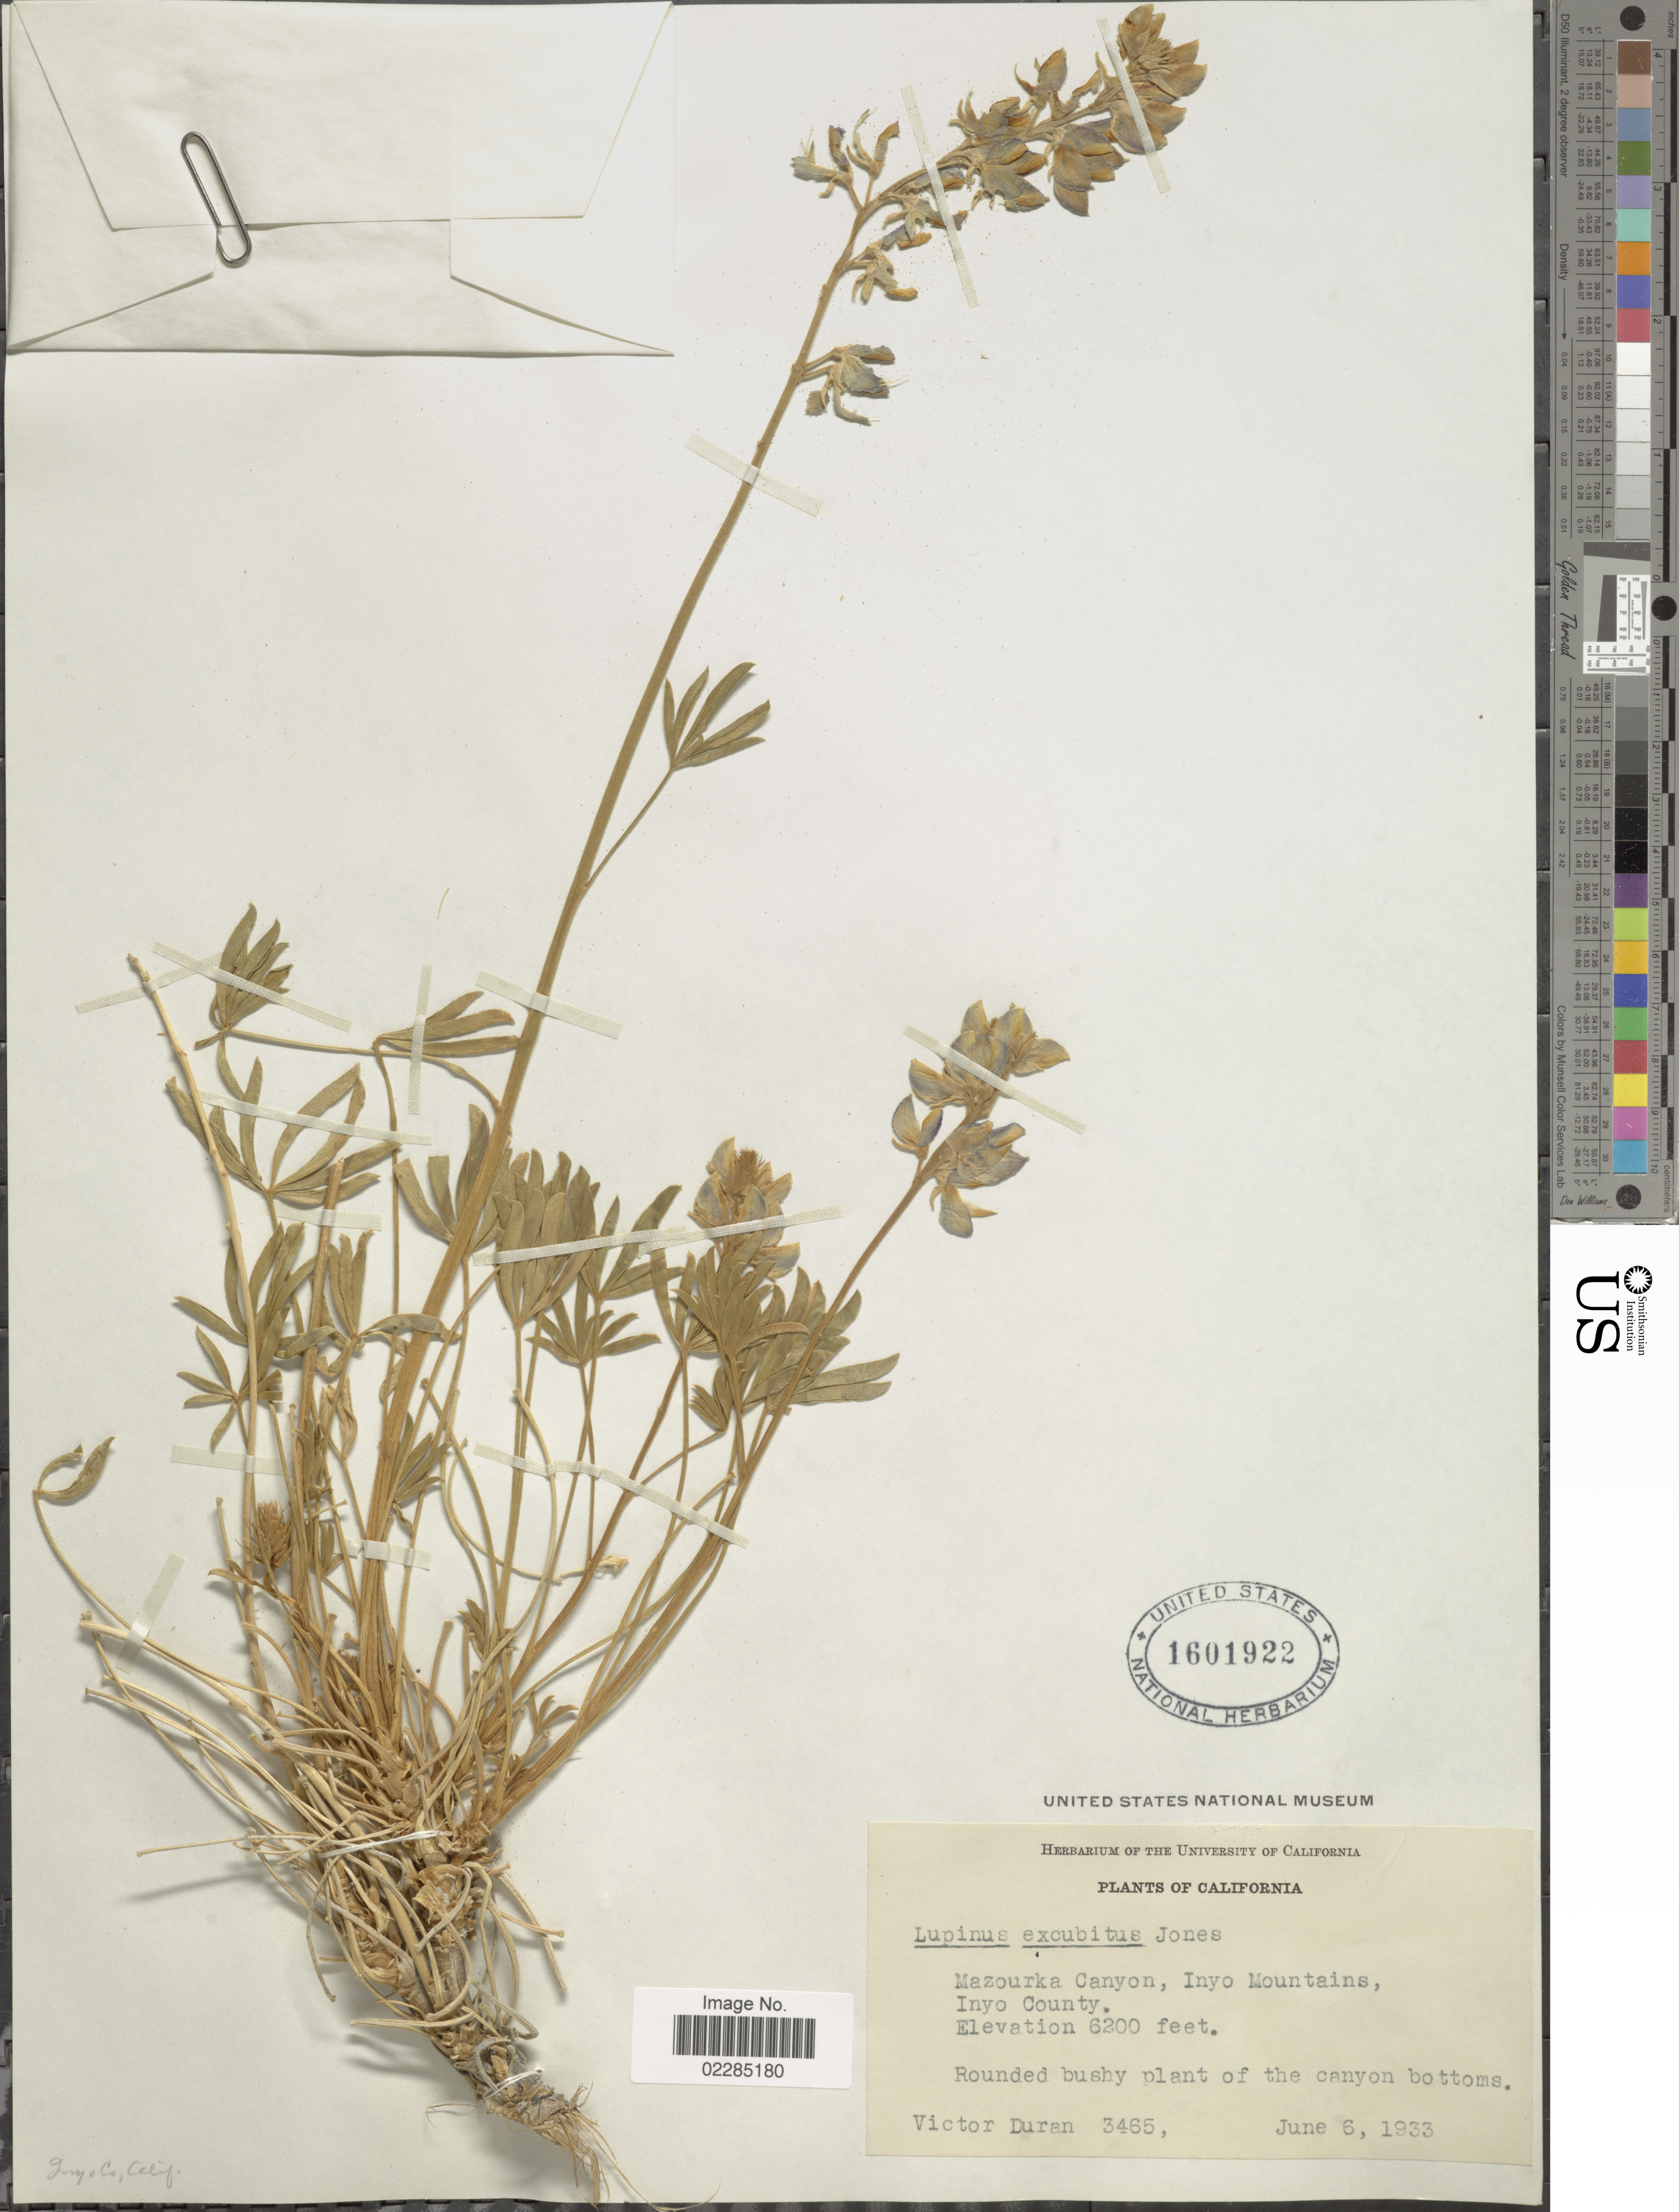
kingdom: Plantae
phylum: Tracheophyta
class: Magnoliopsida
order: Fabales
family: Fabaceae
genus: Lupinus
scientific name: Lupinus excubitus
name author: M.E. Jones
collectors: V. Duran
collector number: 3465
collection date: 1933-06-06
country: United States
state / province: California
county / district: Inyo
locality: Mazourka Canyon, Inyo Mountains, Inyo County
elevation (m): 1890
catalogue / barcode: US 1601922